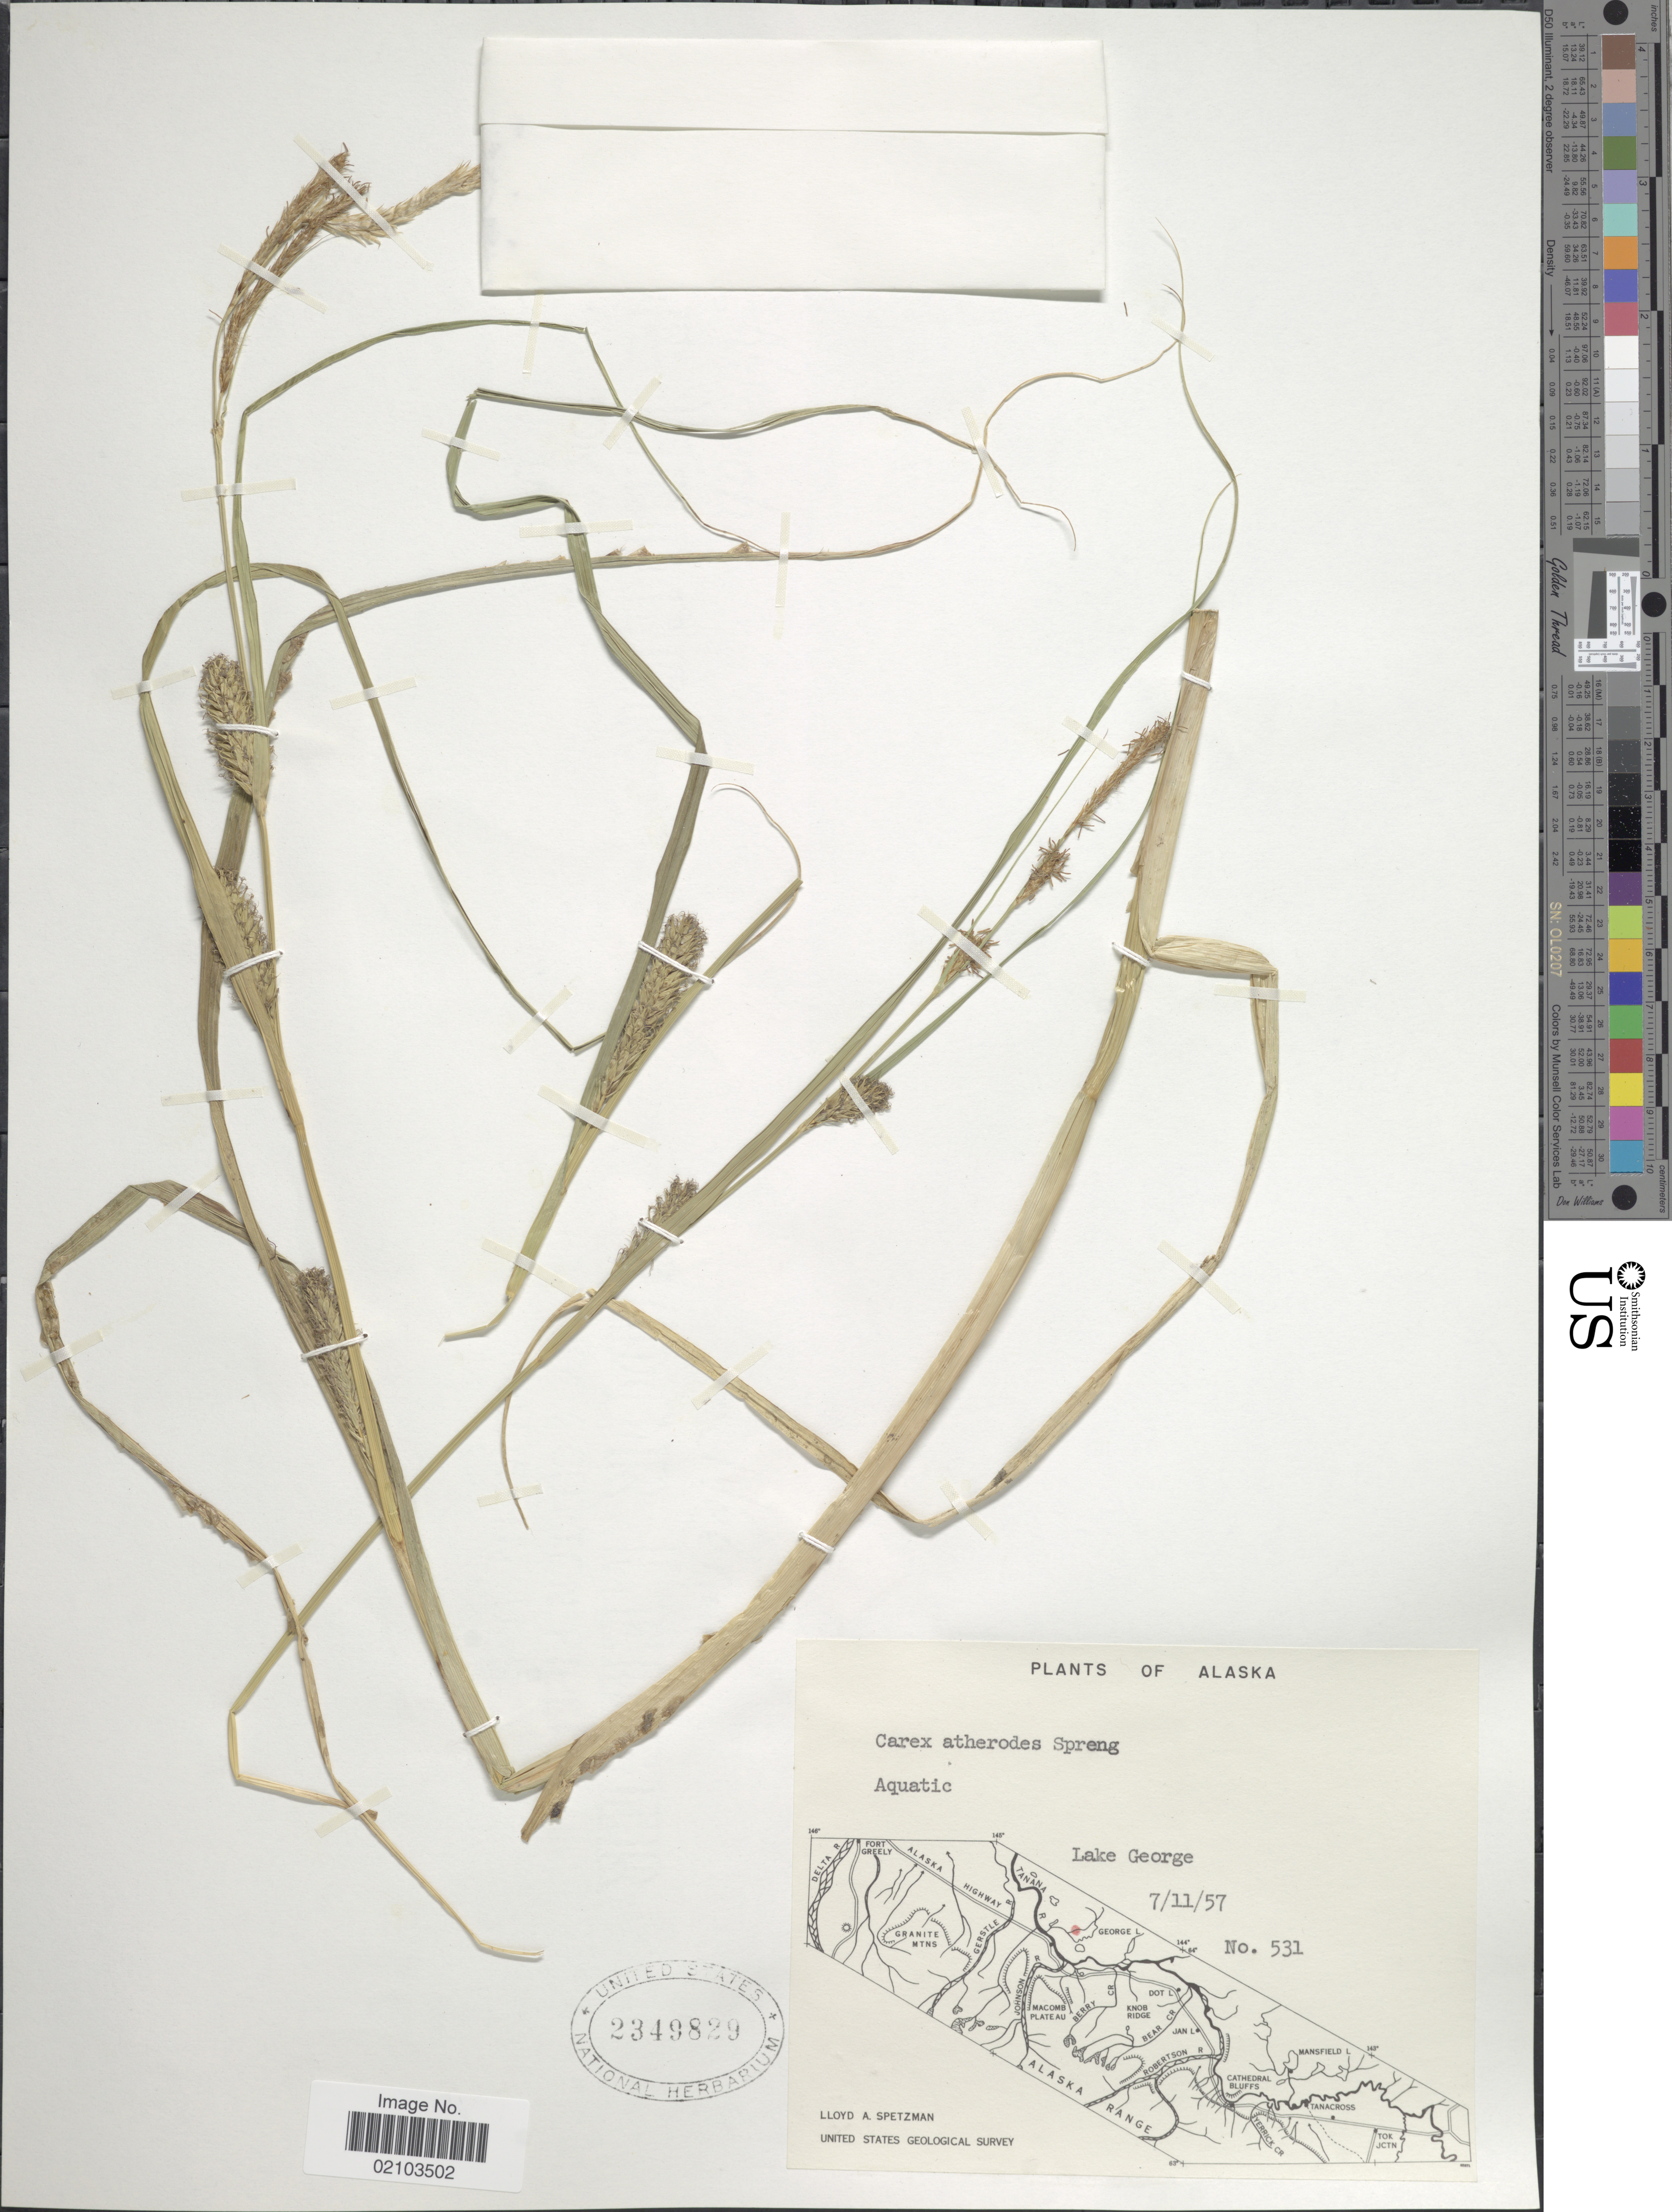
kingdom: Plantae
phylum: Tracheophyta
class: Liliopsida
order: Poales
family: Cyperaceae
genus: Carex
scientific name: Carex atherodes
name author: Spreng.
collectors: L. Spetzman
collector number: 531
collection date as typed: Transcribed d/m/y: 11/7/57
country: United States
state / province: Alaska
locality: Aquatic, Lake George.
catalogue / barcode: US 2349829